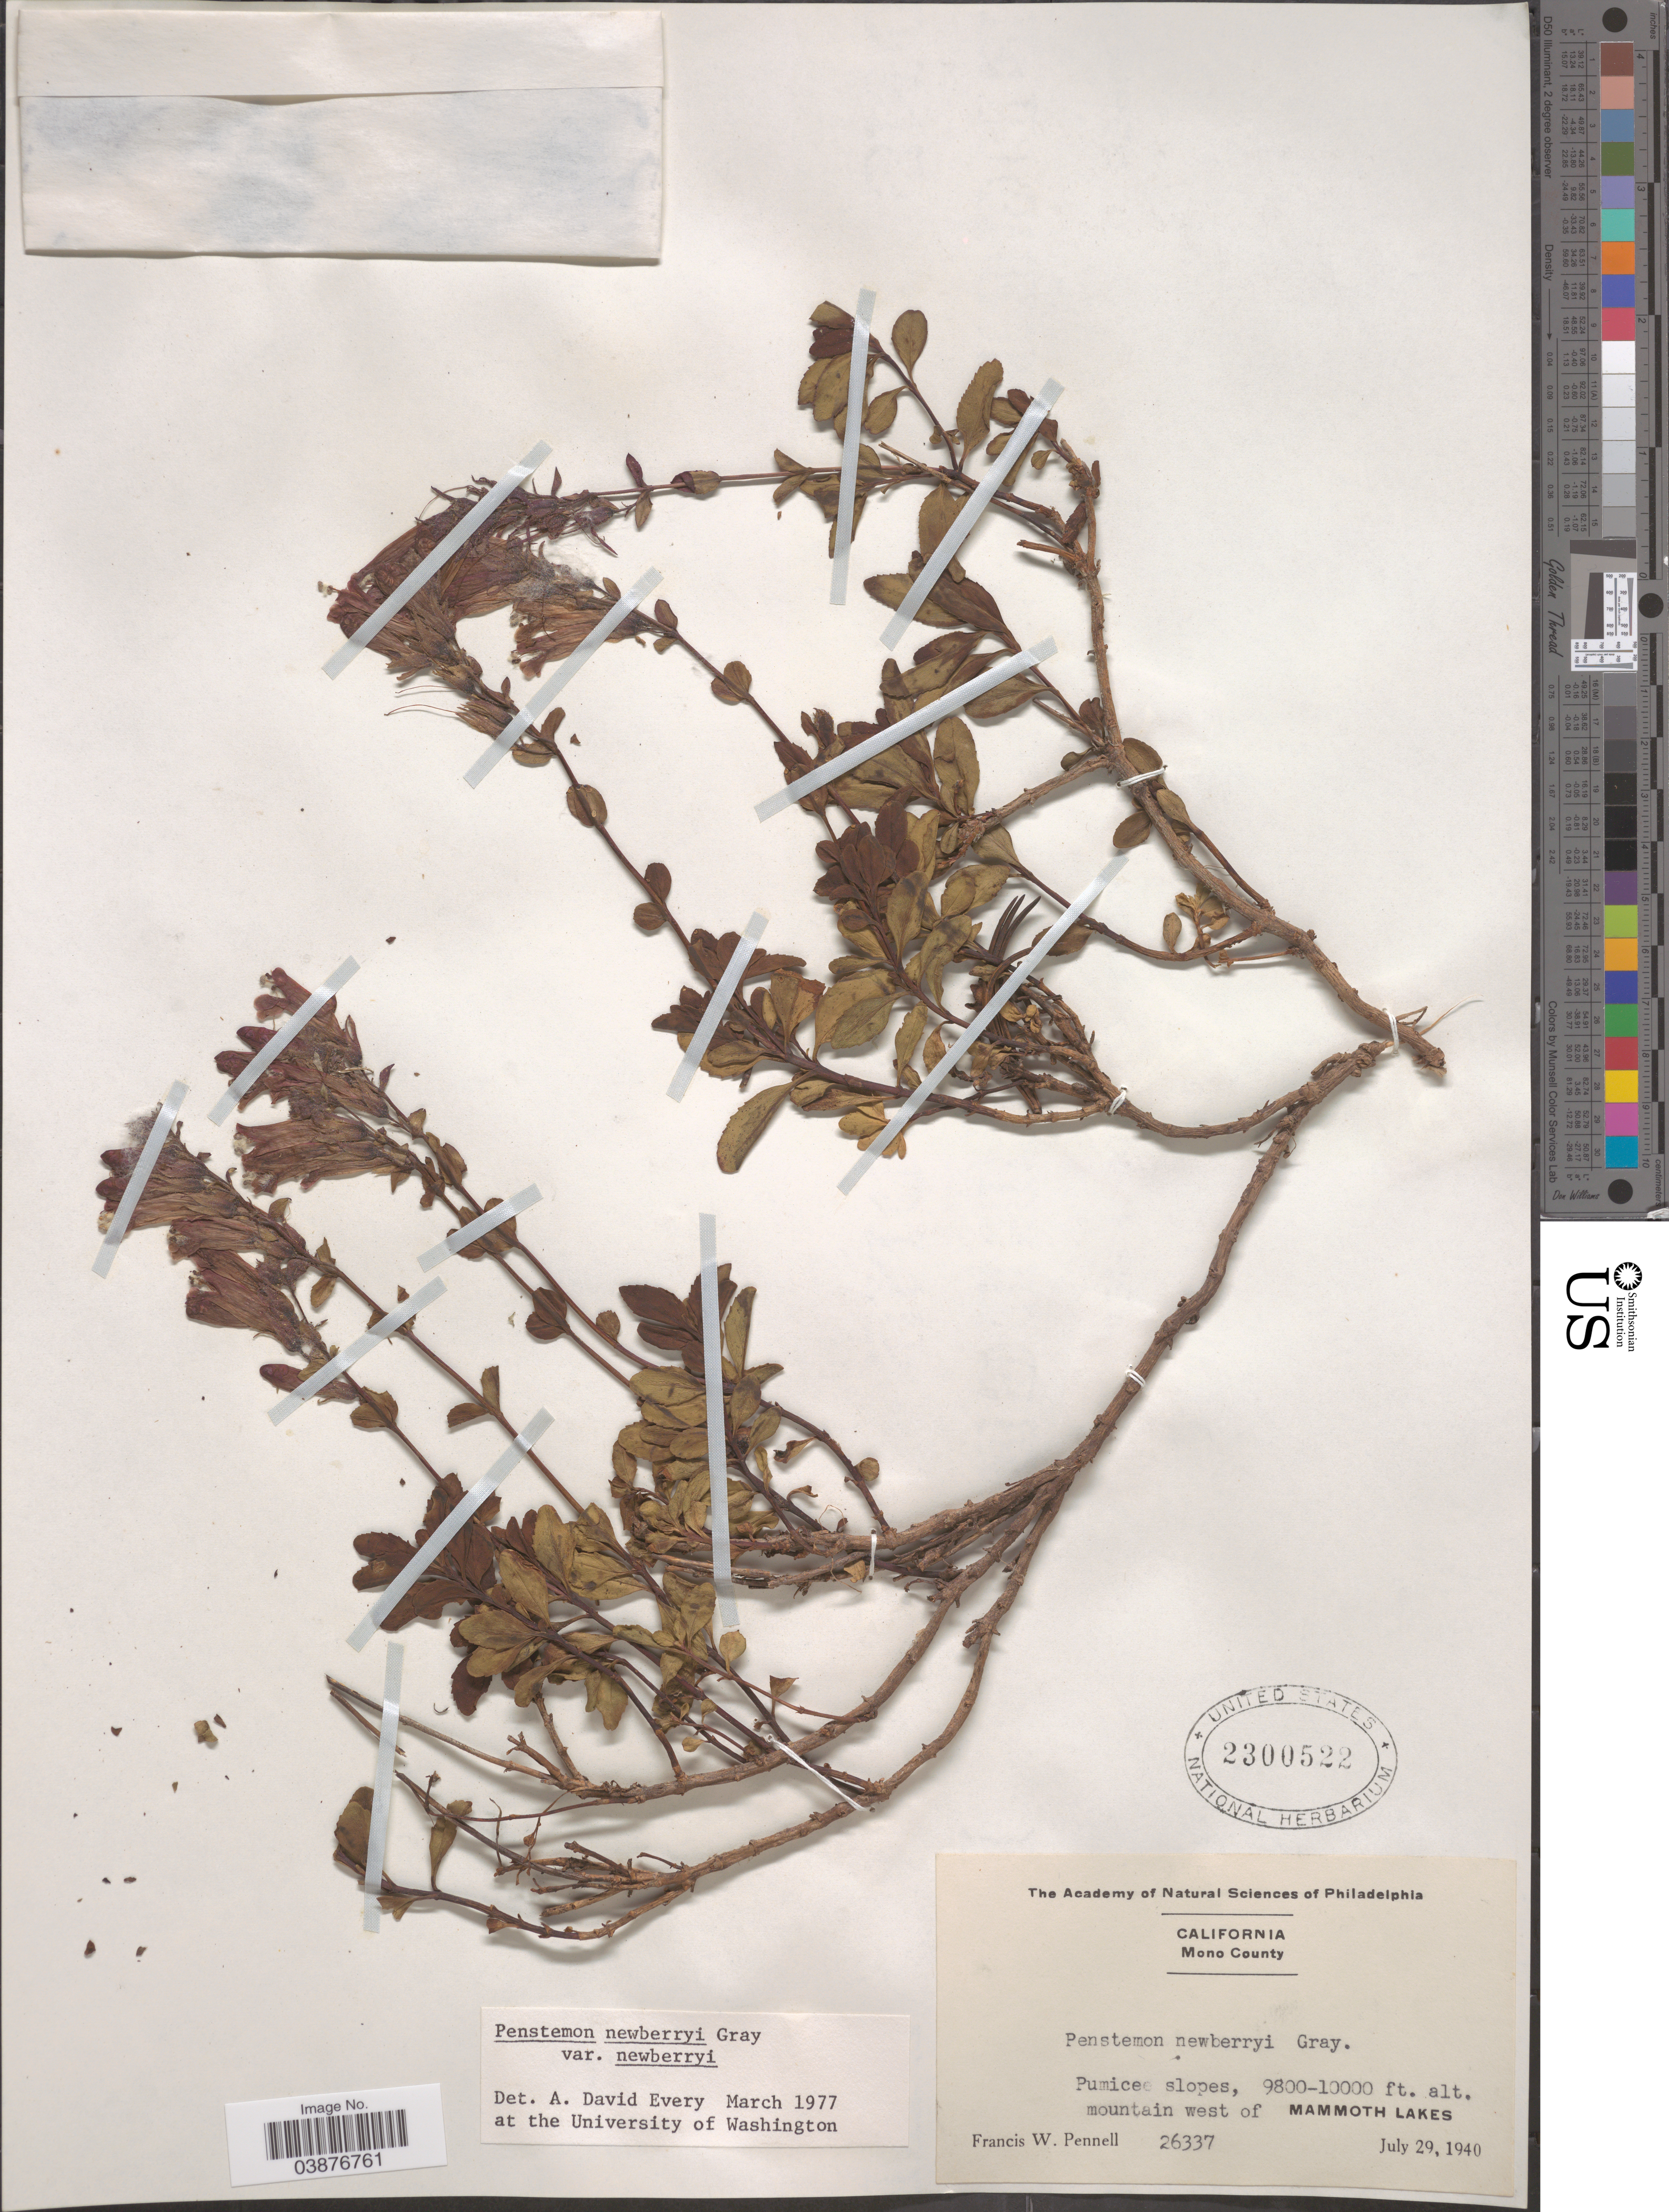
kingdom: Plantae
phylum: Tracheophyta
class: Magnoliopsida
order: Lamiales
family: Plantaginaceae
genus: Penstemon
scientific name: Penstemon newberryi var. newberryi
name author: A. Gray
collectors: F. W. Pennell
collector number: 26337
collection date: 1940-07-29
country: United States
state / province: California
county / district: Mono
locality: Mono County. Pumicee slopes, Mountain west of Mammoth Lakes.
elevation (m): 2987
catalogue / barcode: US 2300522